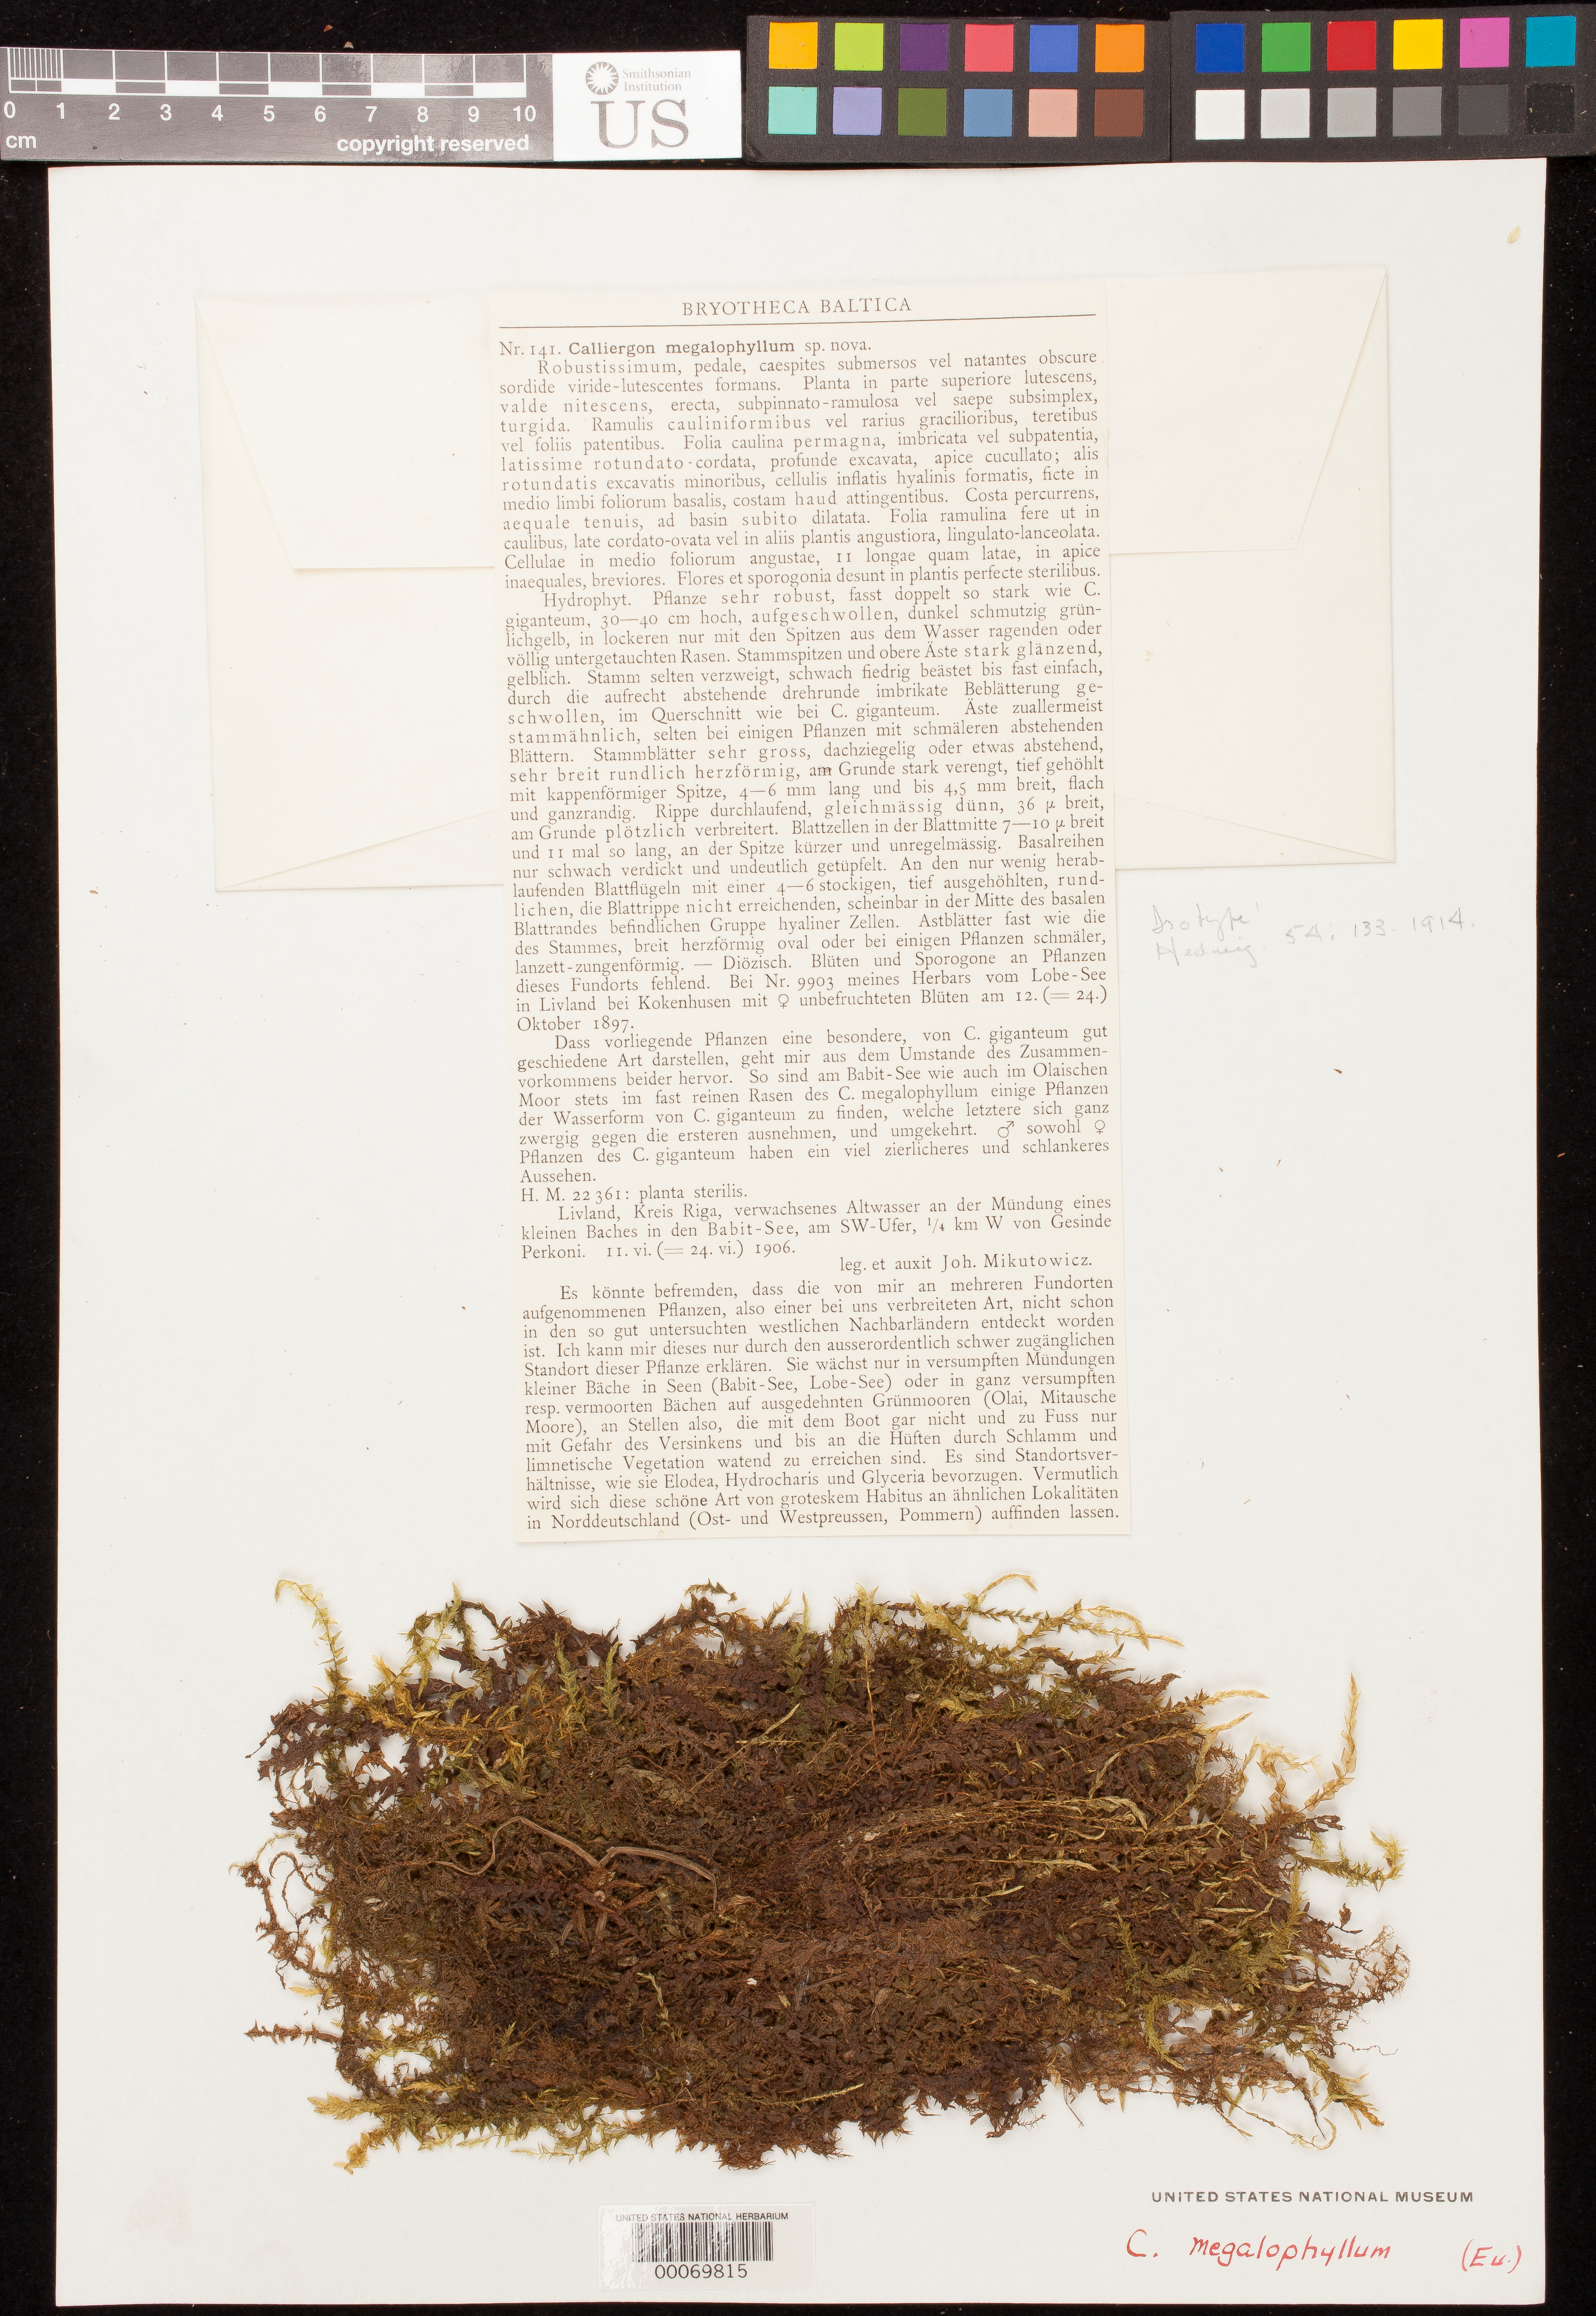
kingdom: Plantae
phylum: Bryophyta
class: Bryopsida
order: Hypnales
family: Calliergonaceae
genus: Calliergon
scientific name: Calliergon megalophyllum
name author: Mikut.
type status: Isotype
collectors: J. M. Mikutowicz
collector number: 141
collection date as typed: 11 Jun 1906 to 24 Jun 1906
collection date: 1906-06-11/1906-06-24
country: Denmark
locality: Livland.